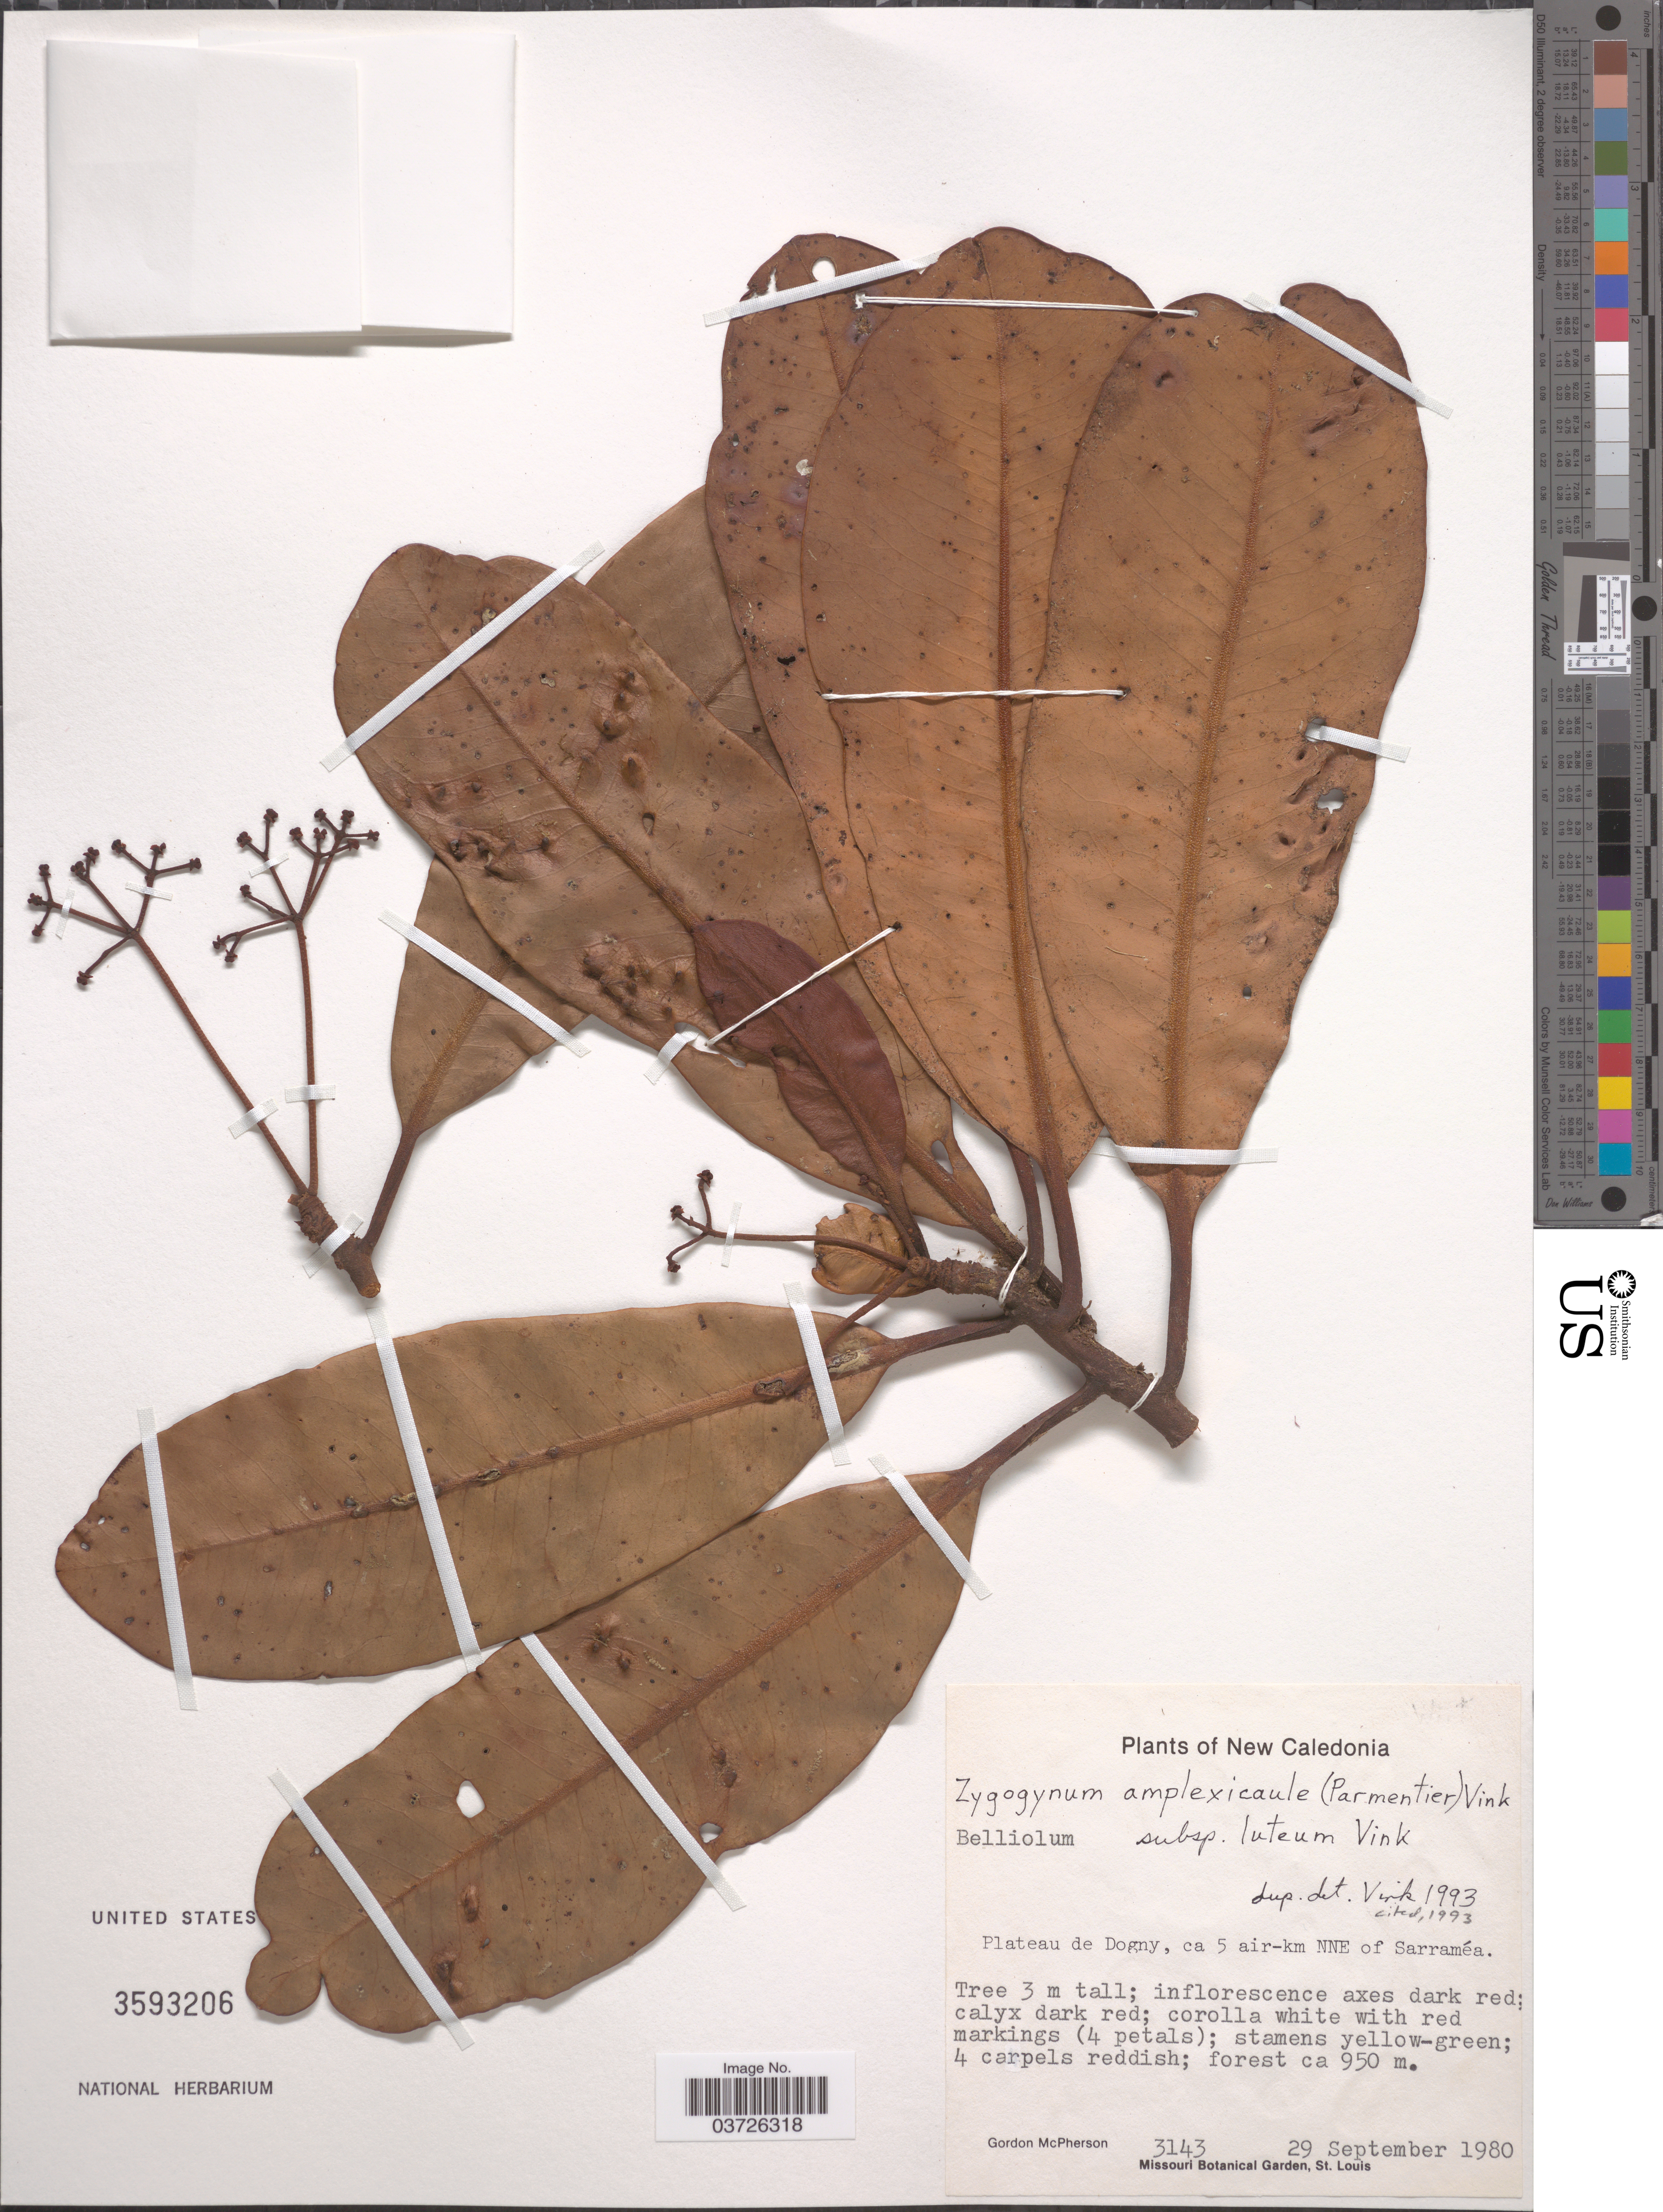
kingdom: Plantae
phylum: Tracheophyta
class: Magnoliopsida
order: Canellales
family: Winteraceae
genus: Zygogynum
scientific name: Zygogynum argenteum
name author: (A.C. Sm.) Vink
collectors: G. D. McPherson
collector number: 3143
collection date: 1980-09-29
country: New Caledonia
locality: Plateau de Dogny, ca 5 air-km NNE of Sarraméa.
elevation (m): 950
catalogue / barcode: US 3593206